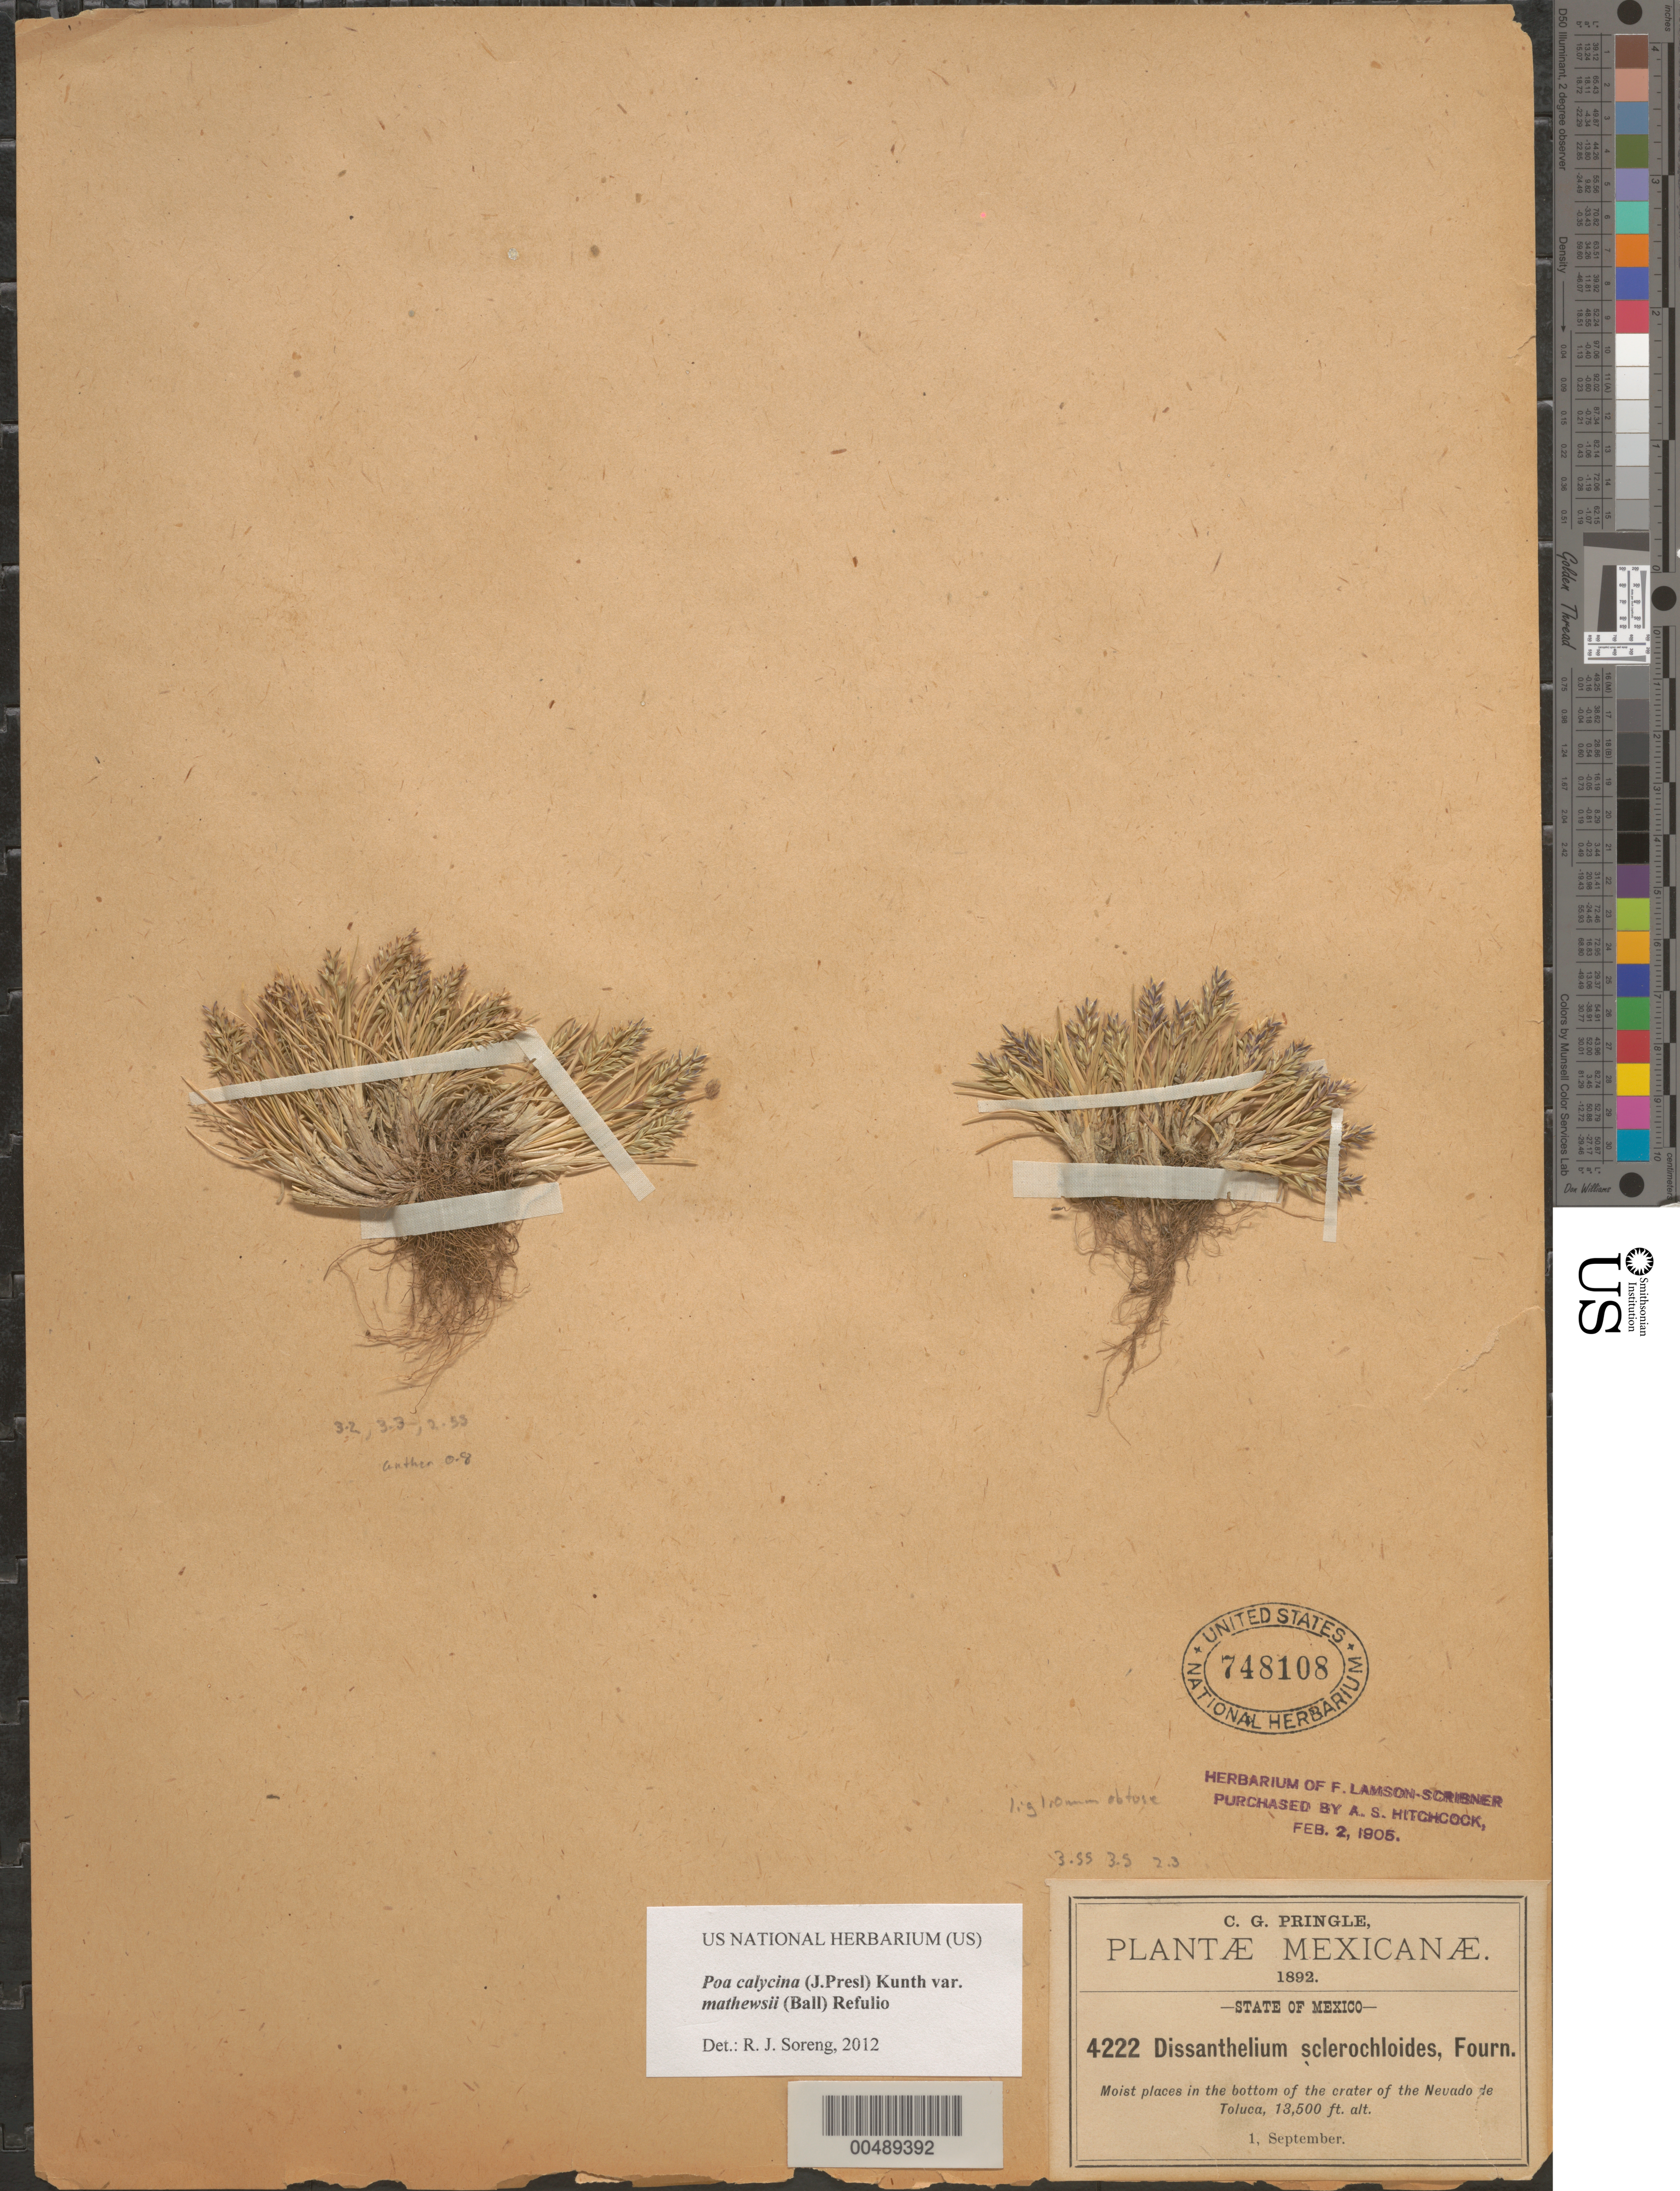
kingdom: Plantae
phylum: Tracheophyta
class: Liliopsida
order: Poales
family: Poaceae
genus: Poa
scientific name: Poa calycina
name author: (J. Presl) Kunth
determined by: Soreng, Robert J., Research Associate (BOT), Smithsonian Institution - National Museum of Natural History (UNITED STATES)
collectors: C. G. Pringle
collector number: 4222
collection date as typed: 1 Sep 1892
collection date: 1892-09-01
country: Mexico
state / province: México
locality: Bottom of the crater of the Nevado de Toluca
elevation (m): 4115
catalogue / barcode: US 748108